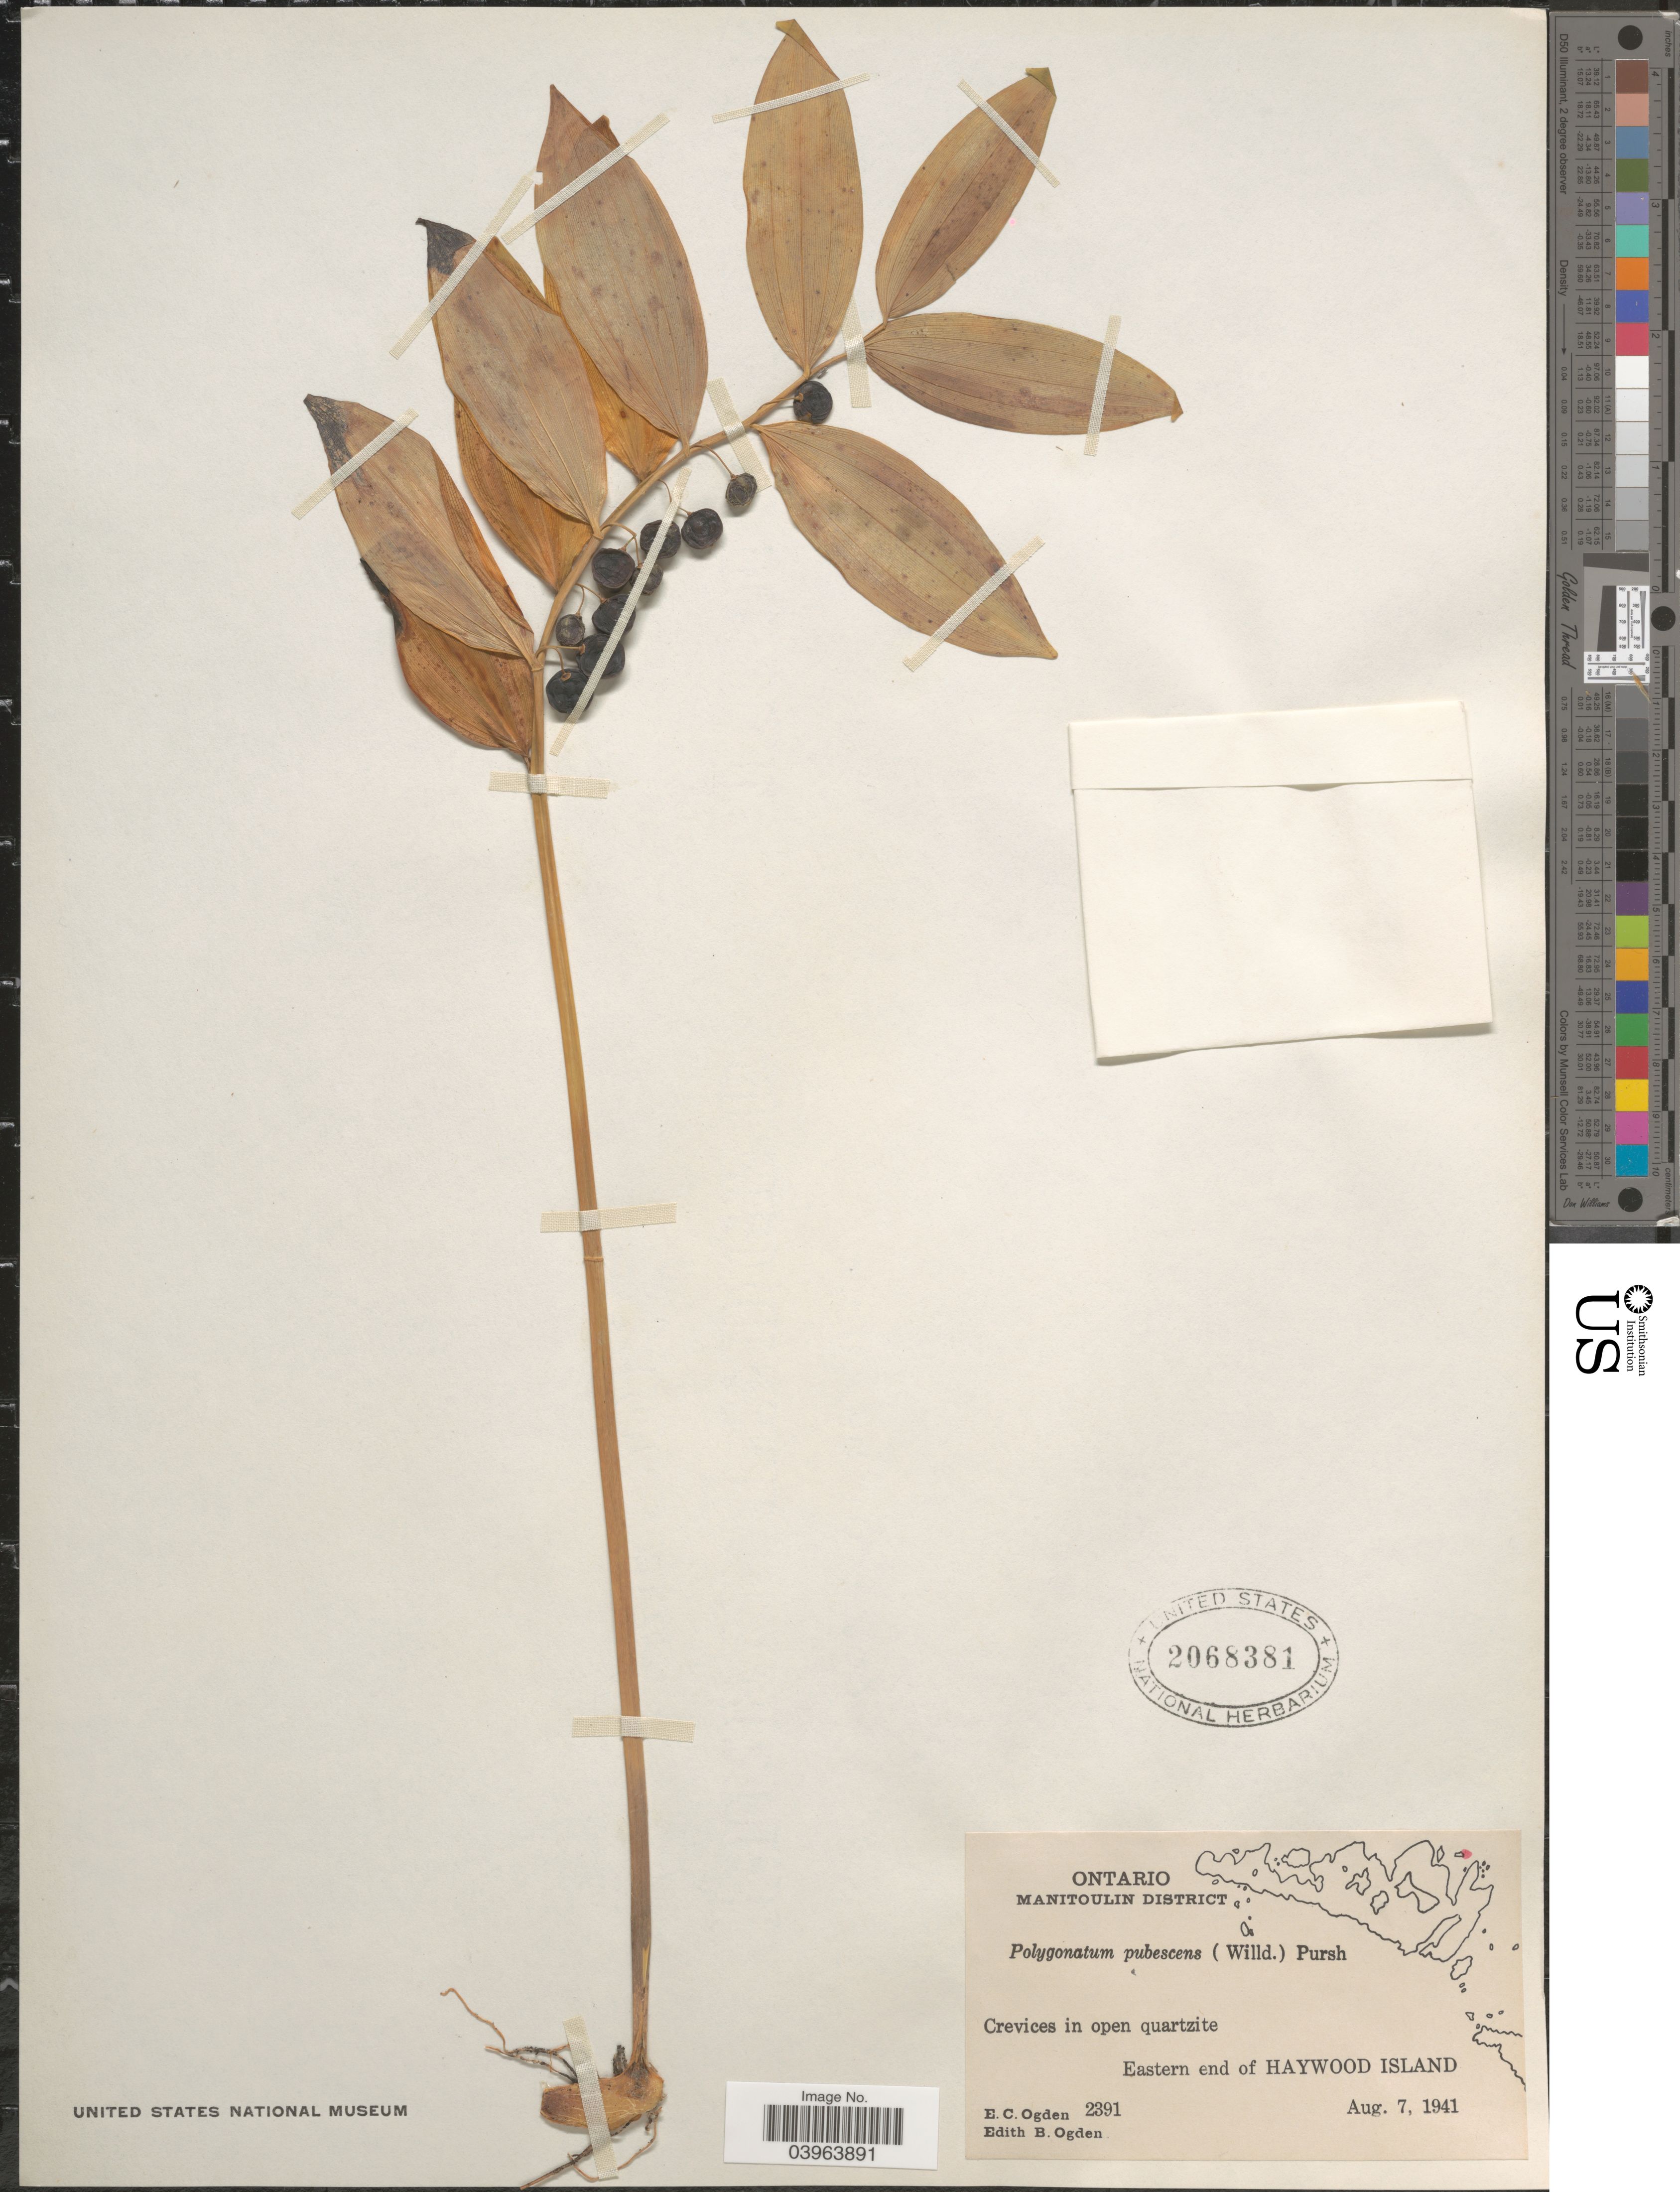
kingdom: Plantae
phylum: Tracheophyta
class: Liliopsida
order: Asparagales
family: Asparagaceae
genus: Polygonatum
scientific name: Polygonatum pubescens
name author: (Willd.) Pursh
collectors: E. Ogden & E. Ogden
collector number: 2391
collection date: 1941-08-07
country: Canada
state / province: Ontario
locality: Manitoulin District. Eastern end of Haywood Island.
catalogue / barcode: US 2068381